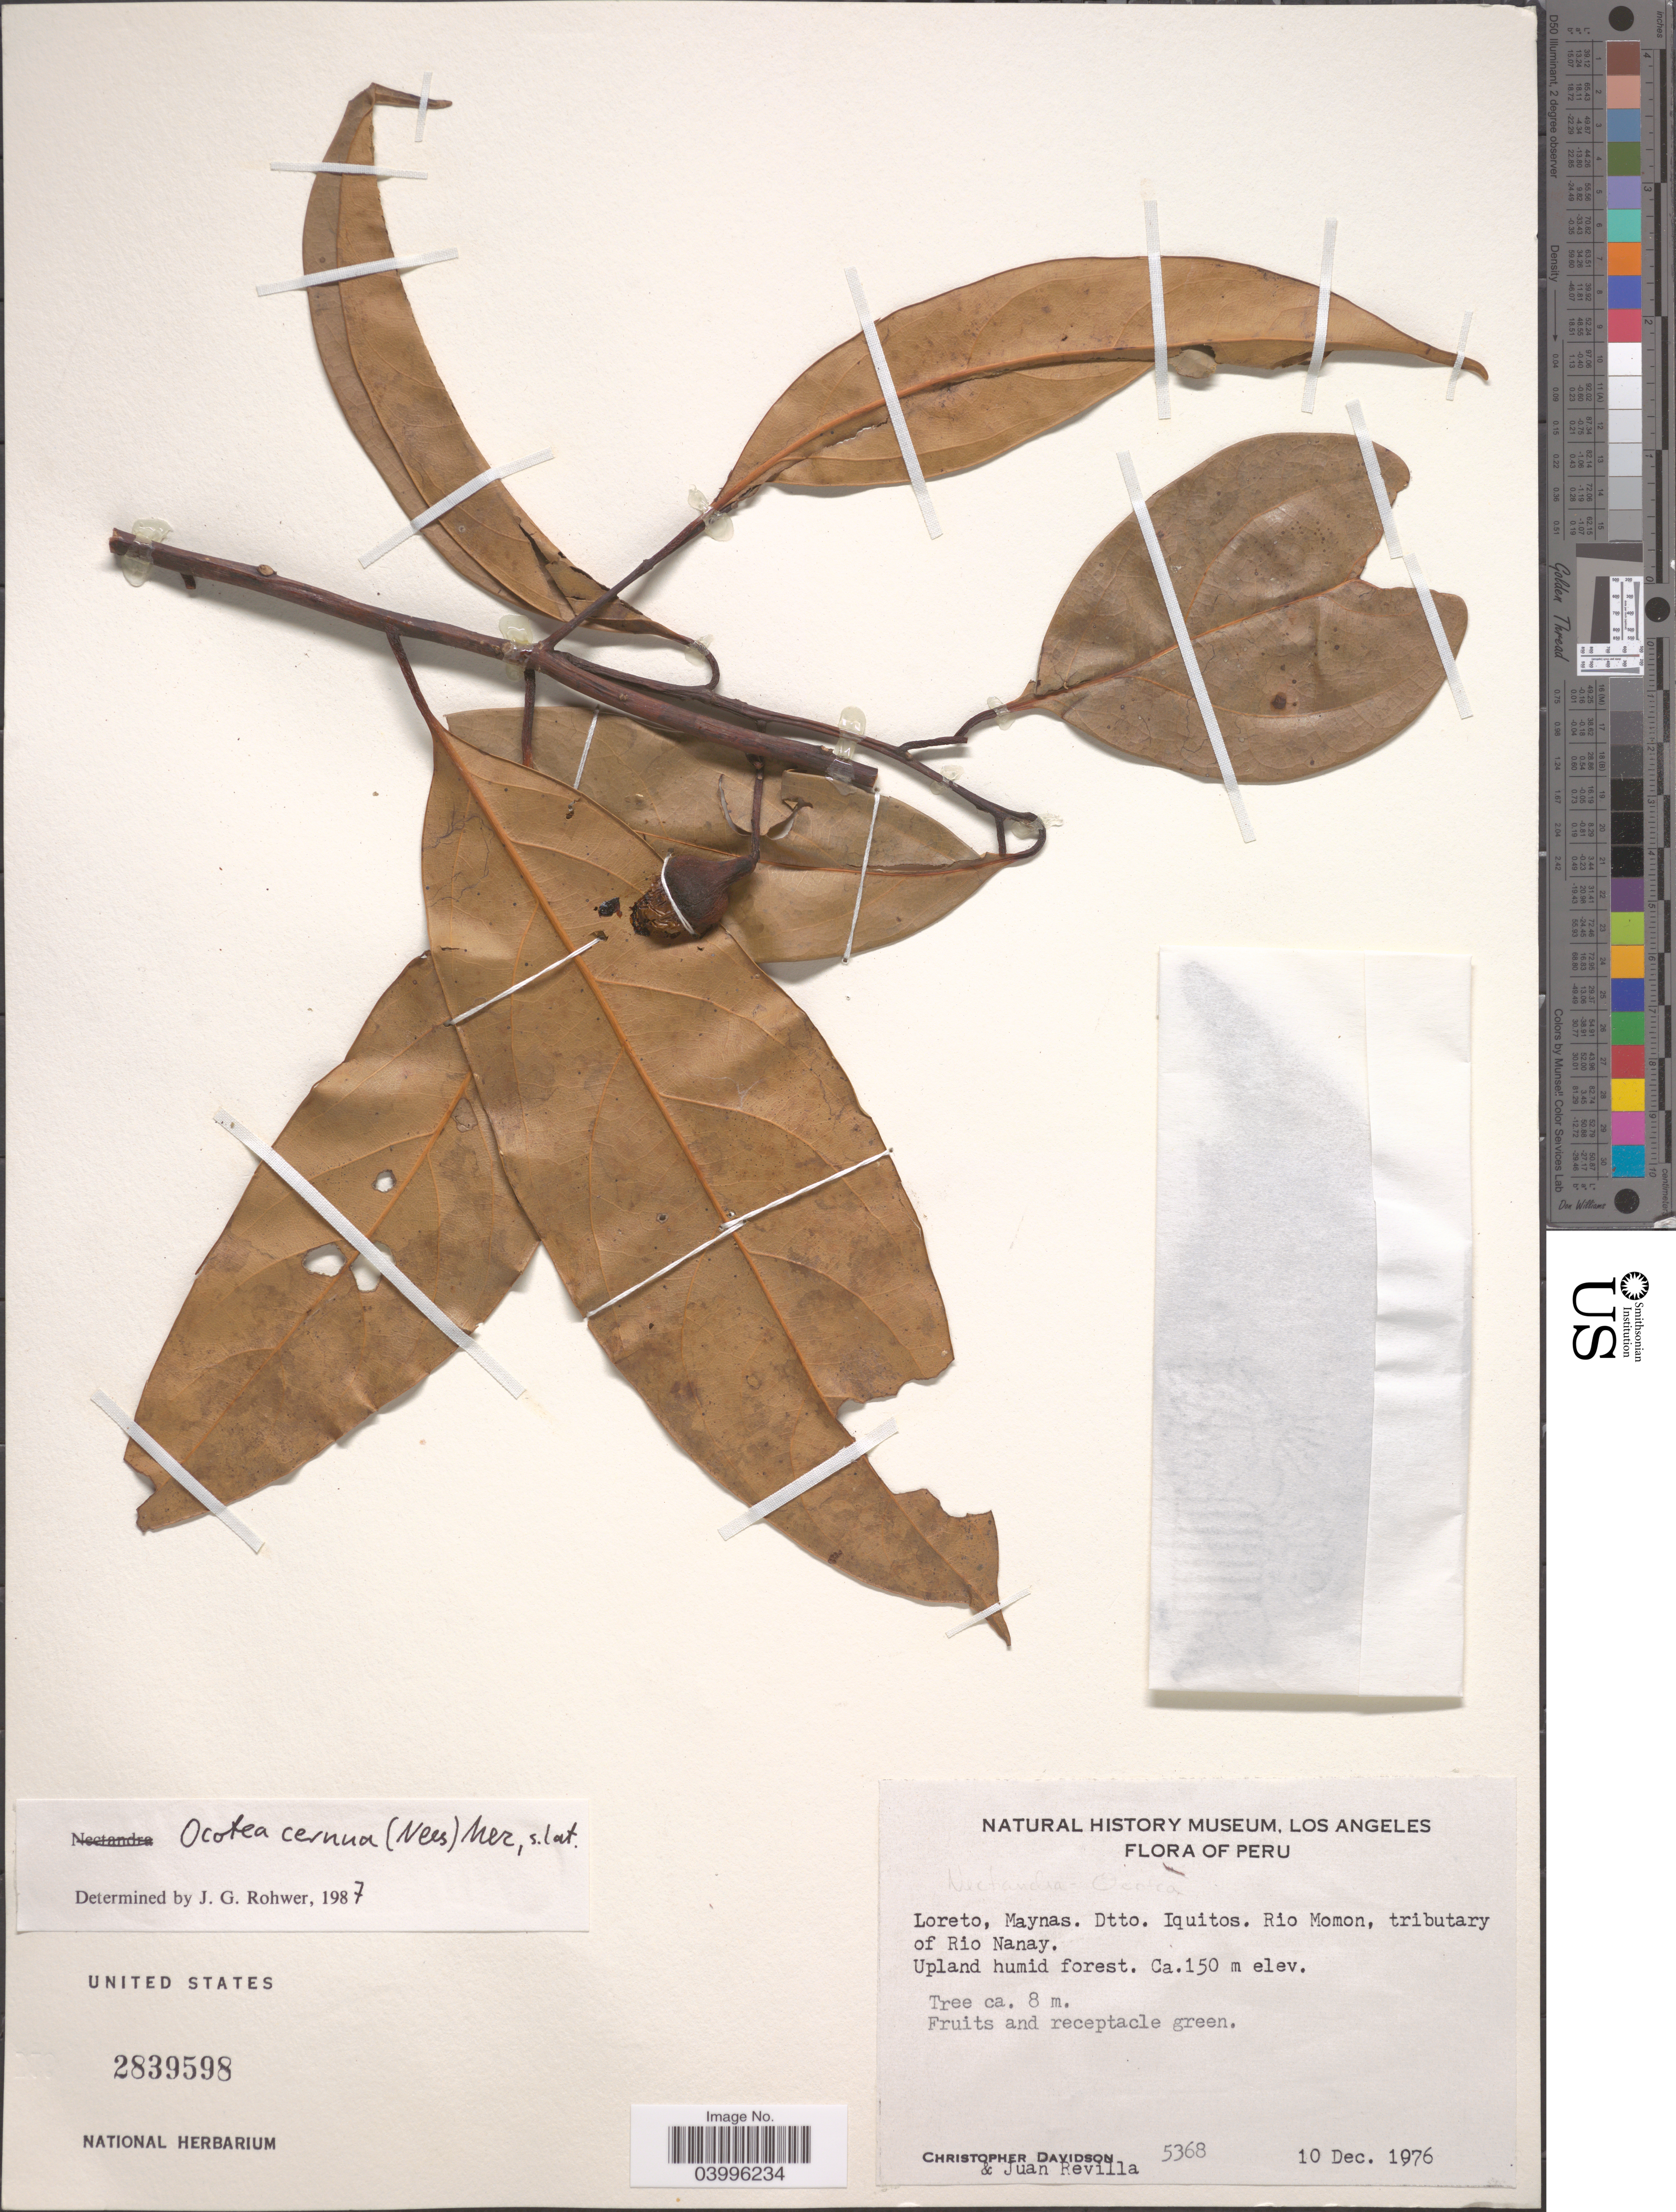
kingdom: Plantae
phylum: Tracheophyta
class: Magnoliopsida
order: Laurales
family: Lauraceae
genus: Ocotea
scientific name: Ocotea cernua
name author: (Nees) Mez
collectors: C. Davidson & J. Revilla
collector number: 5368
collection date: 1976-12-10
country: Peru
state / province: Loreto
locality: Maynas. Dtto. Iquitos. Rio Momon, tributary of Rio Nanay.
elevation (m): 150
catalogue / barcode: US 2839598